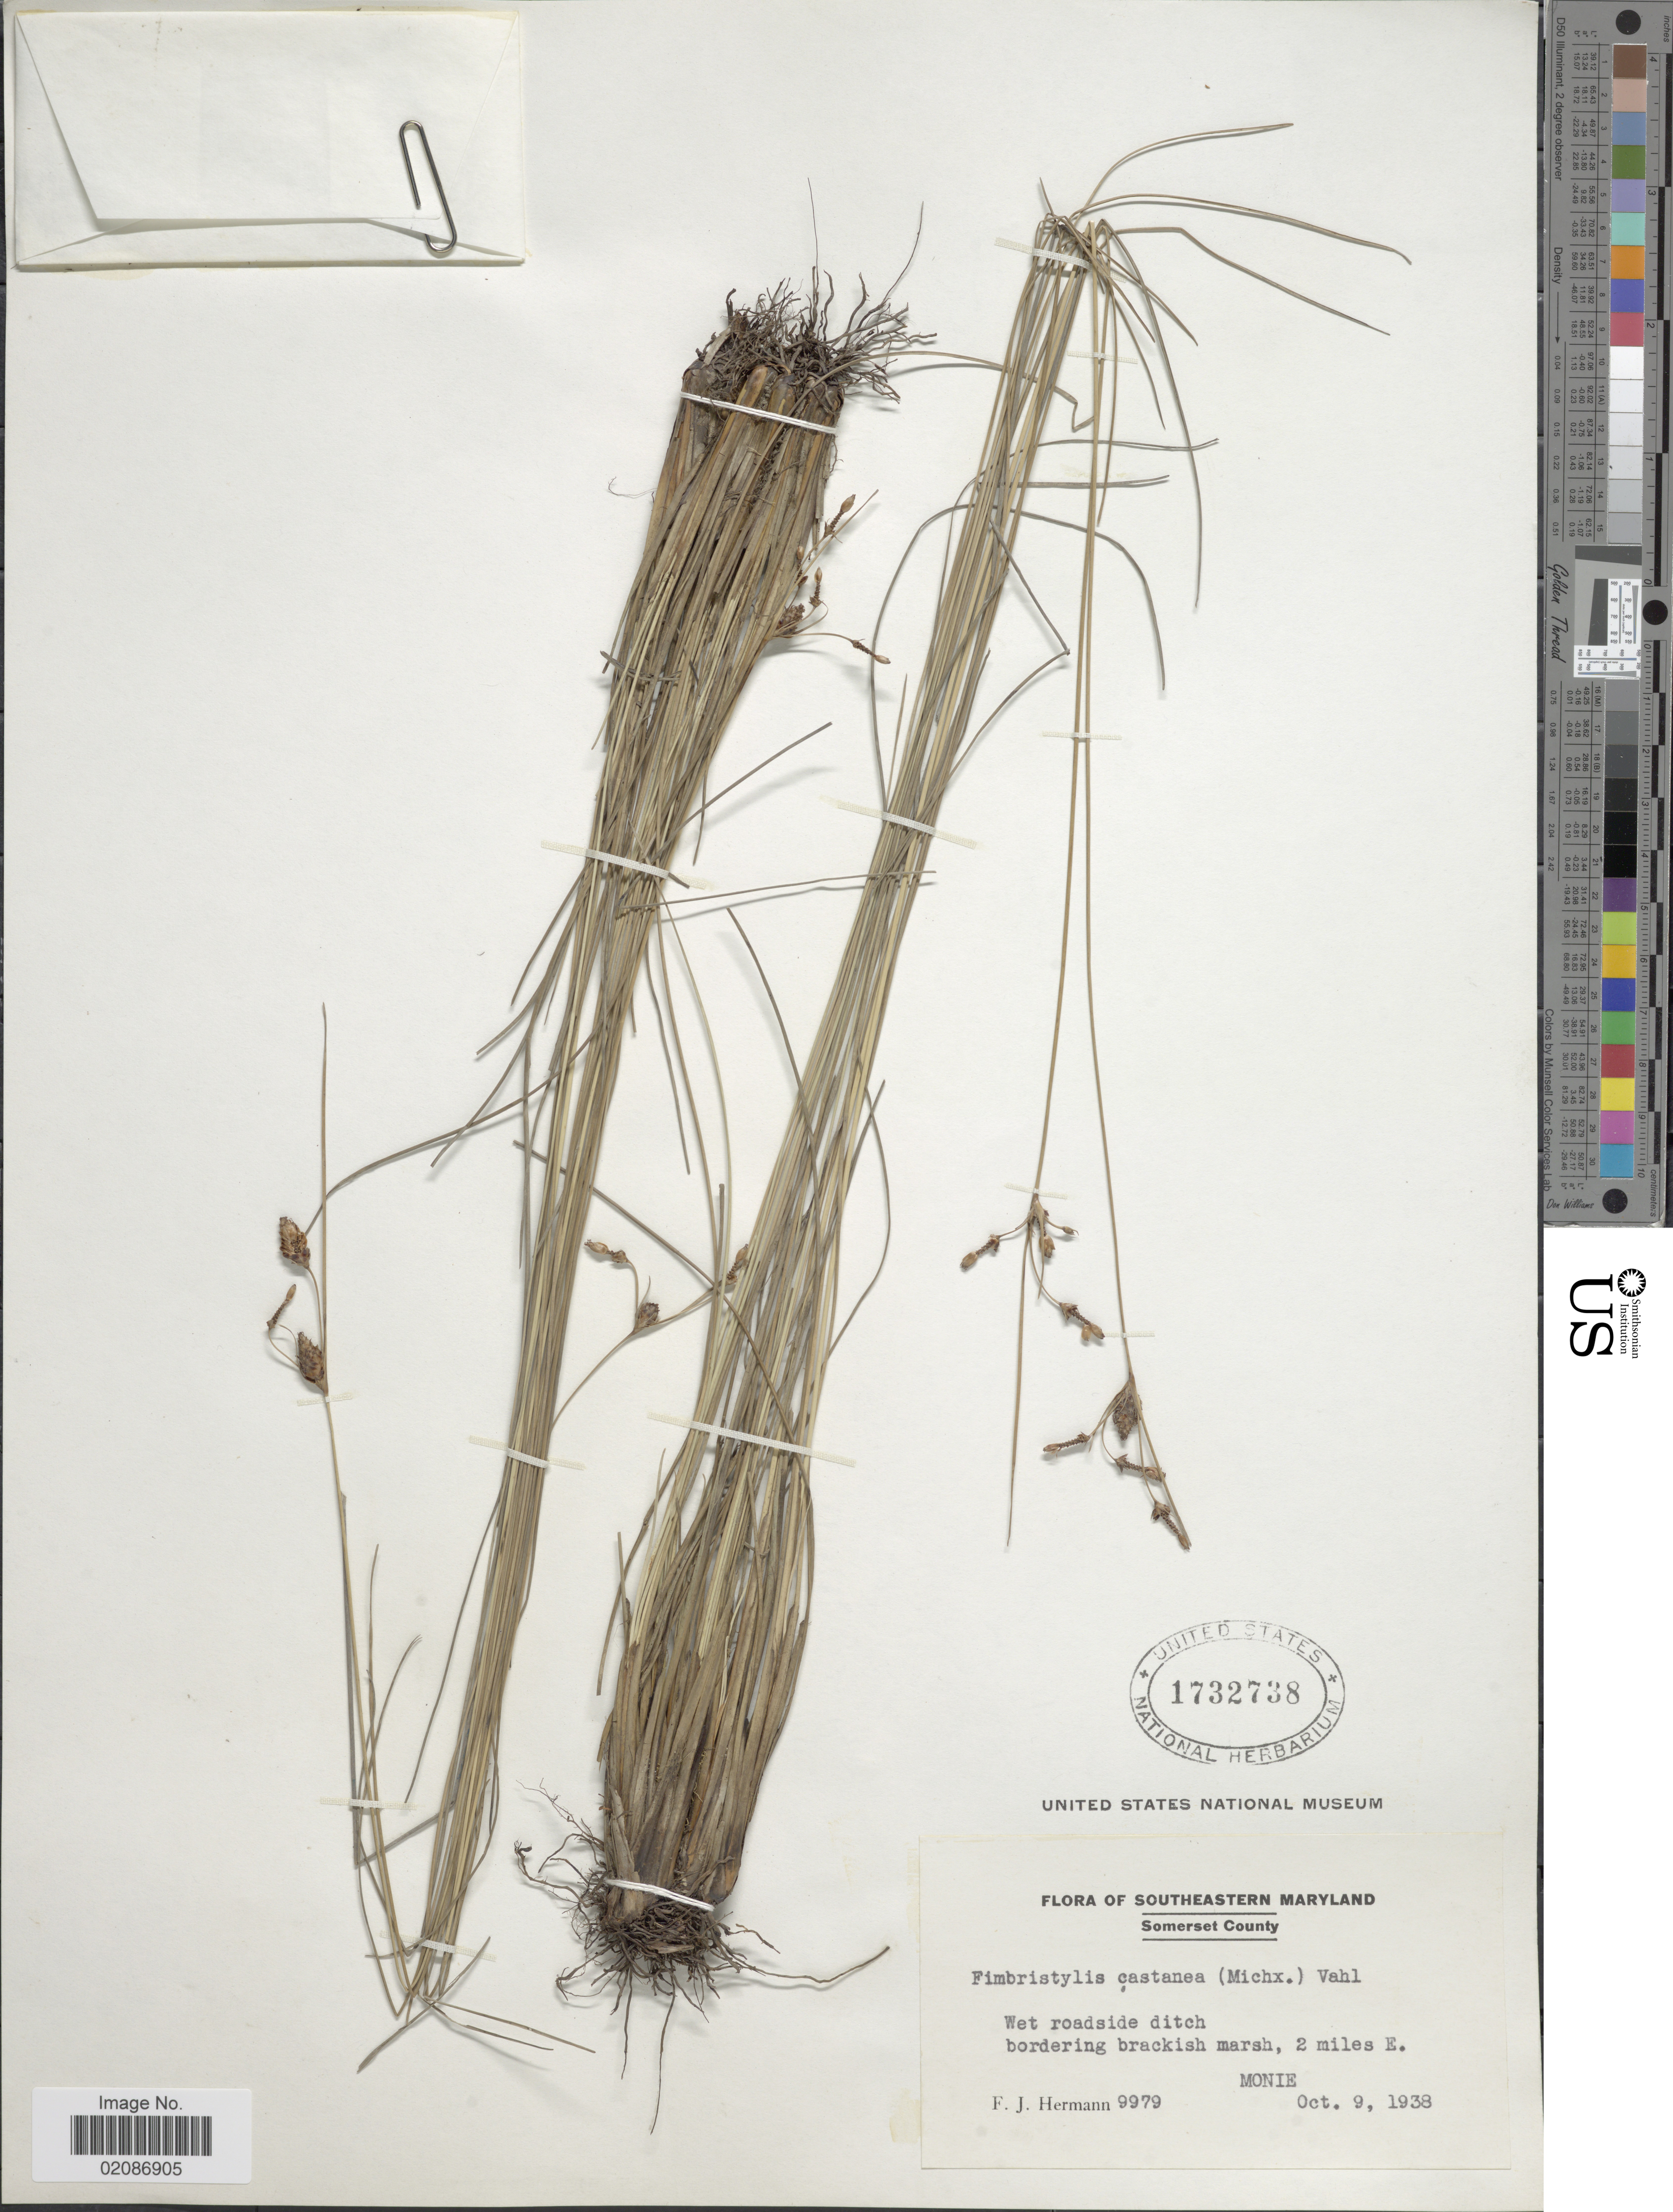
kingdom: Plantae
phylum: Tracheophyta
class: Liliopsida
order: Poales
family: Cyperaceae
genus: Fimbristylis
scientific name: Fimbristylis castanea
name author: (Michx.) Vahl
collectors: F. J. Hermann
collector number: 9979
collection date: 1938-10-09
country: United States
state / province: Maryland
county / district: Somerset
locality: Southeastern Maryland, Somerset County, 2 miles E. Monie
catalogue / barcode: US 1732738